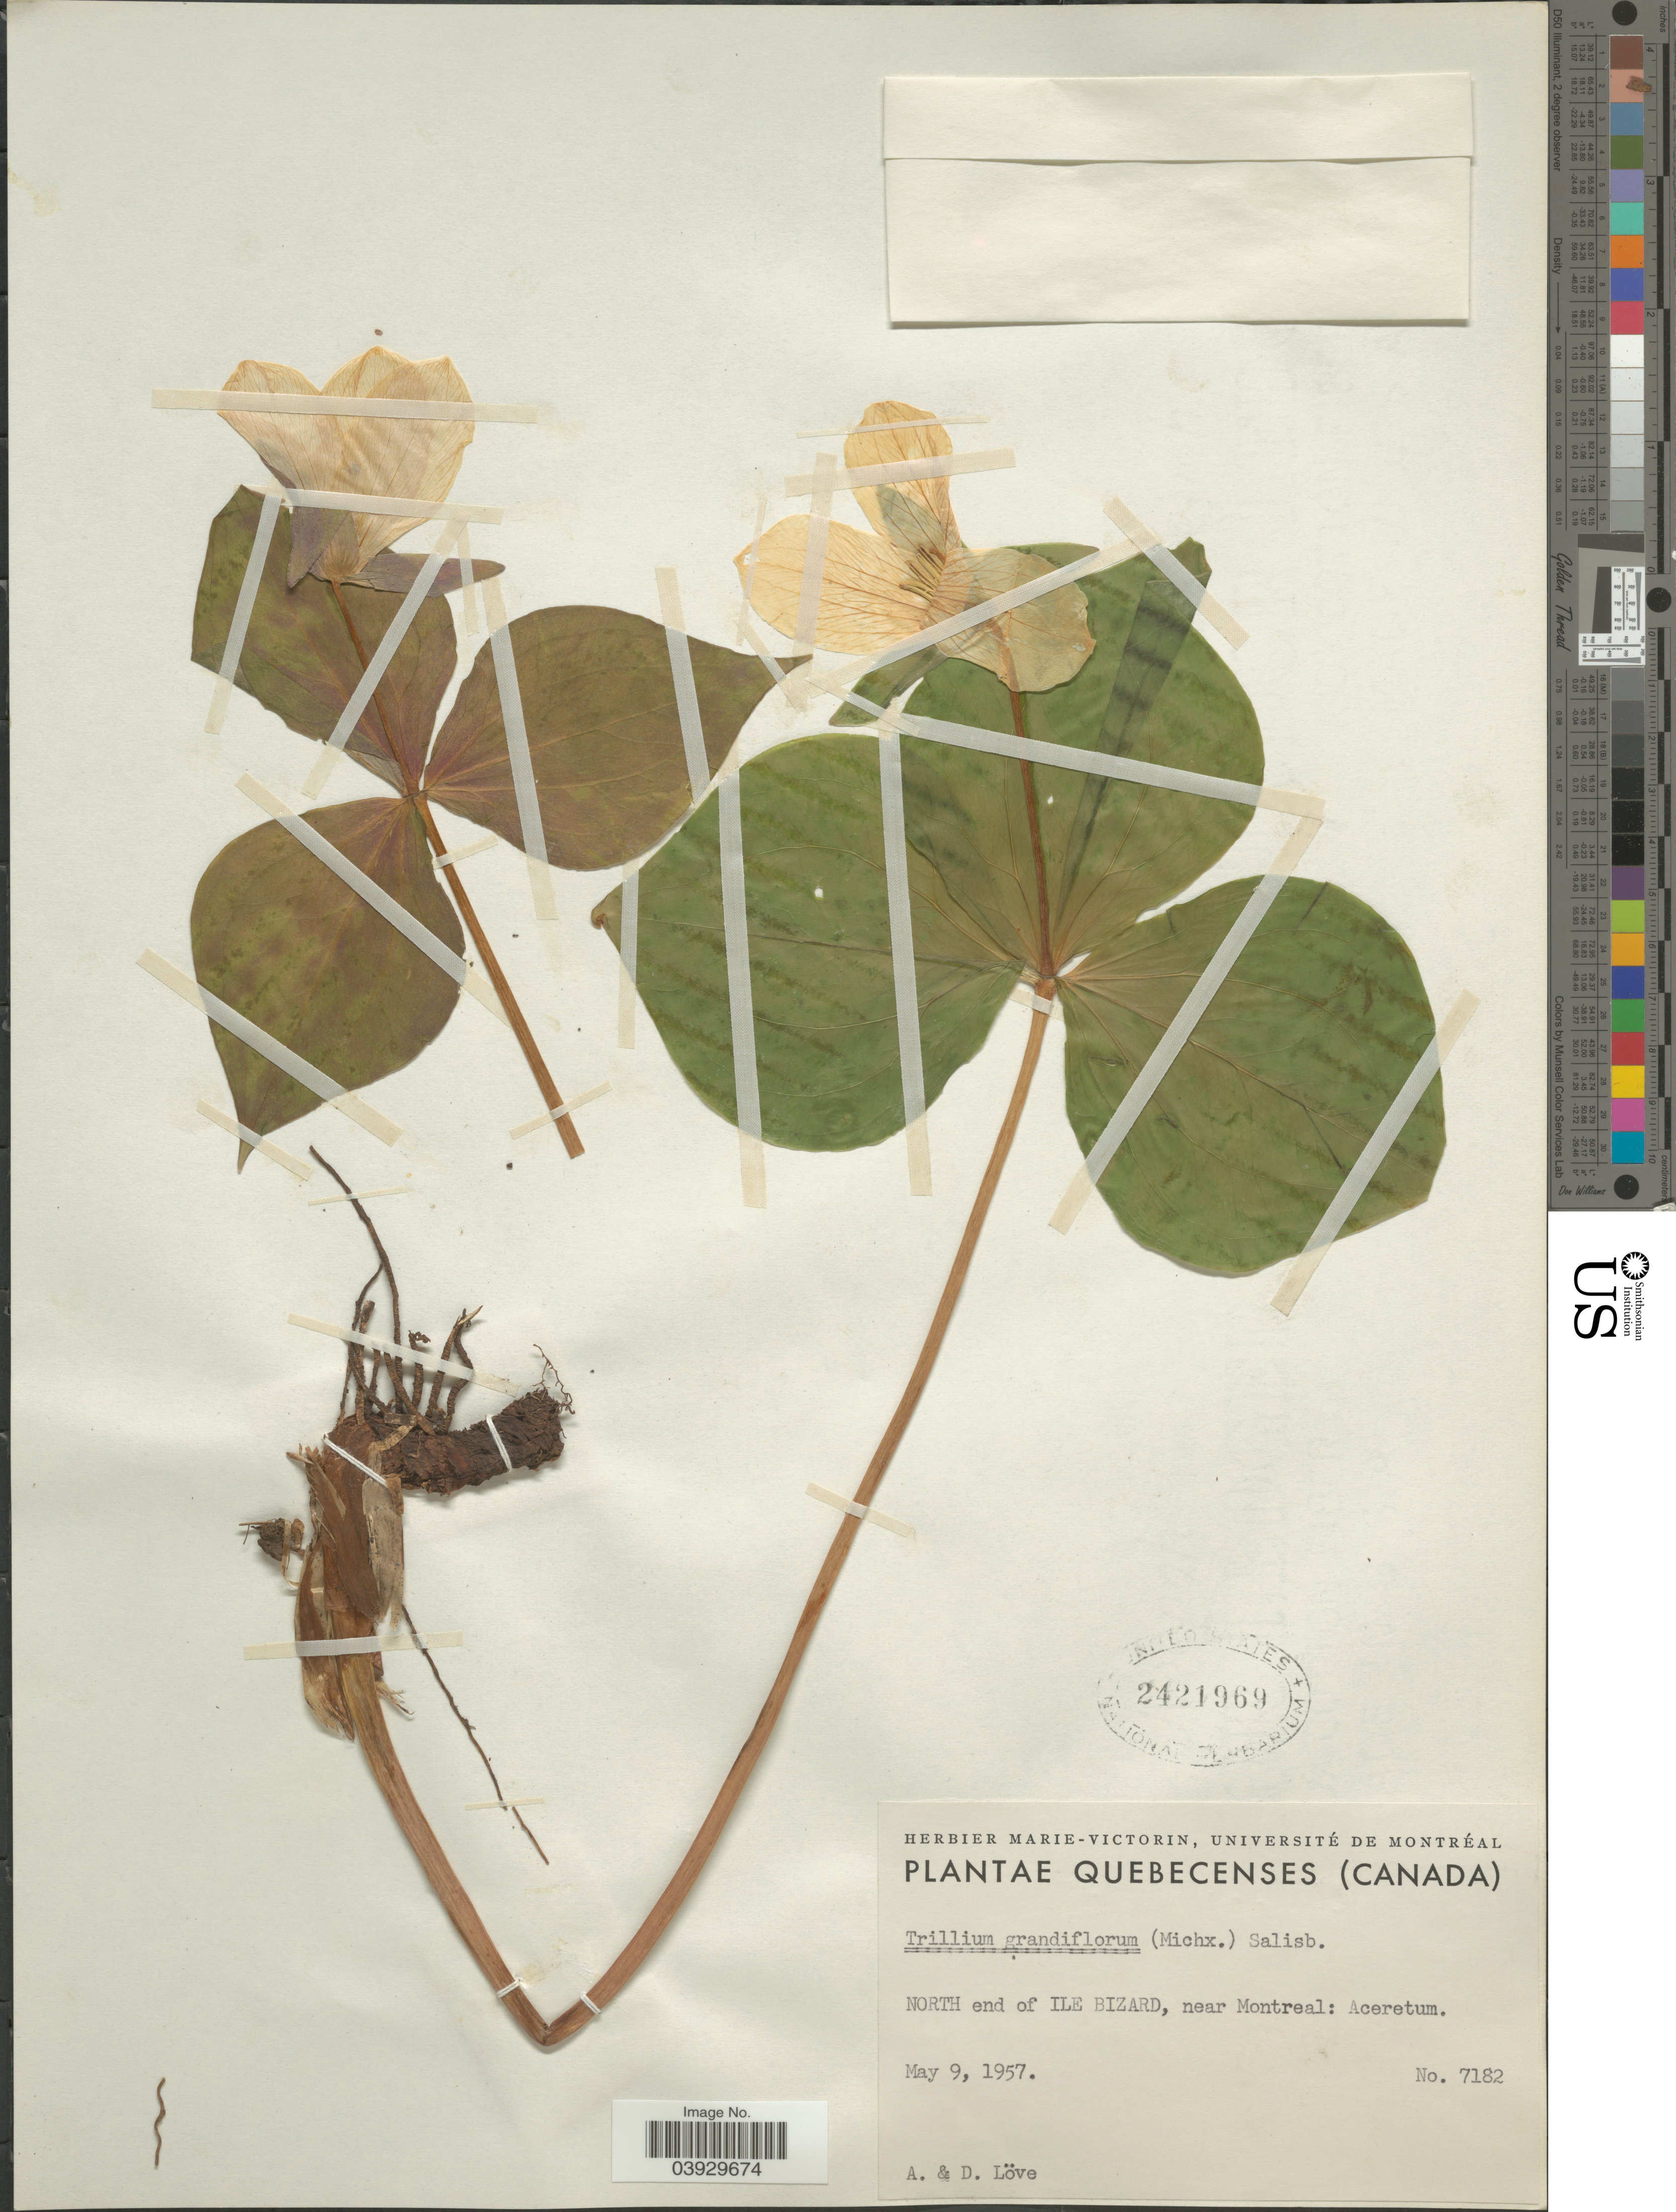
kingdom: Plantae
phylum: Tracheophyta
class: Liliopsida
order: Liliales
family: Melanthiaceae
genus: Trillium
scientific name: Trillium grandiflorum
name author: (Michx.) Salisb.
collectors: Á. Löve & D. Löve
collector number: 7182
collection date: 1957-05-09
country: Canada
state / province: Quebec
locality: North end of Ile Bizard, near Montreal: Aceretum.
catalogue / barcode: US 2421969